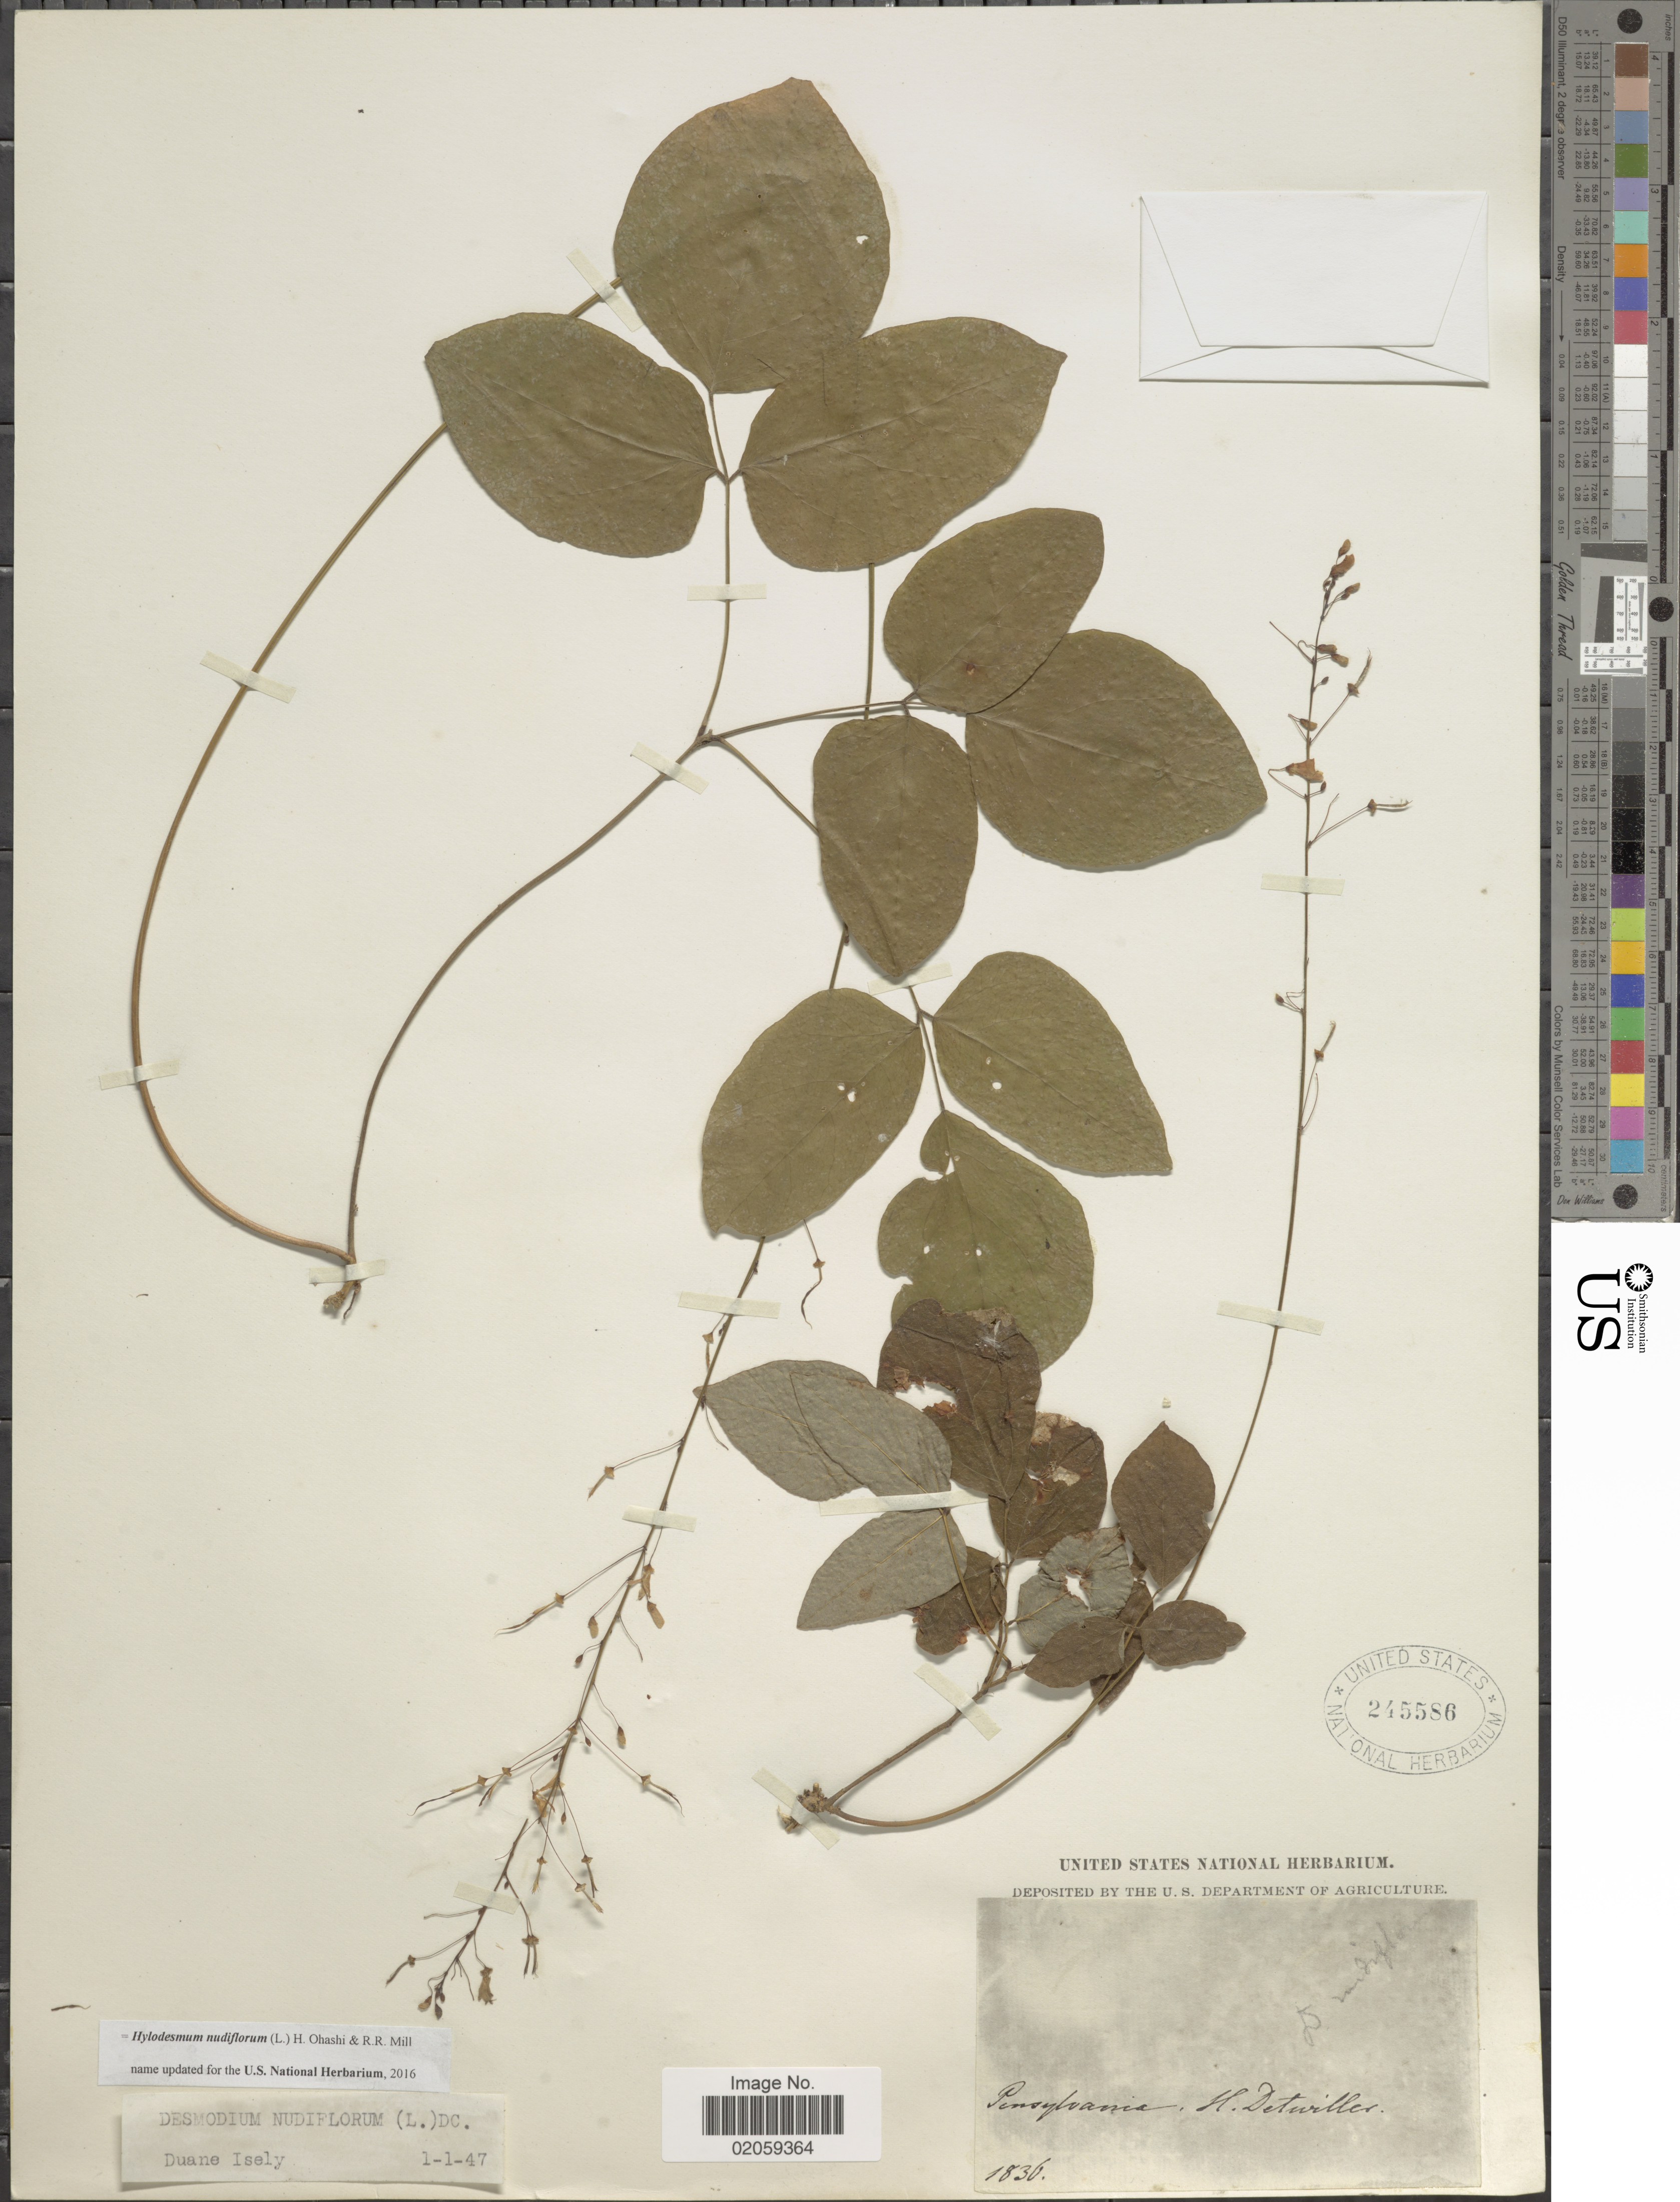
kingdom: Plantae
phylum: Tracheophyta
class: Magnoliopsida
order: Fabales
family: Fabaceae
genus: Hylodesmum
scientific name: Hylodesmum nudiflorum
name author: (L.) H. Ohashi & R.R. Mill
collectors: H. Detwiller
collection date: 1836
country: United States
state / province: Pennsylvania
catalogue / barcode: US 245586